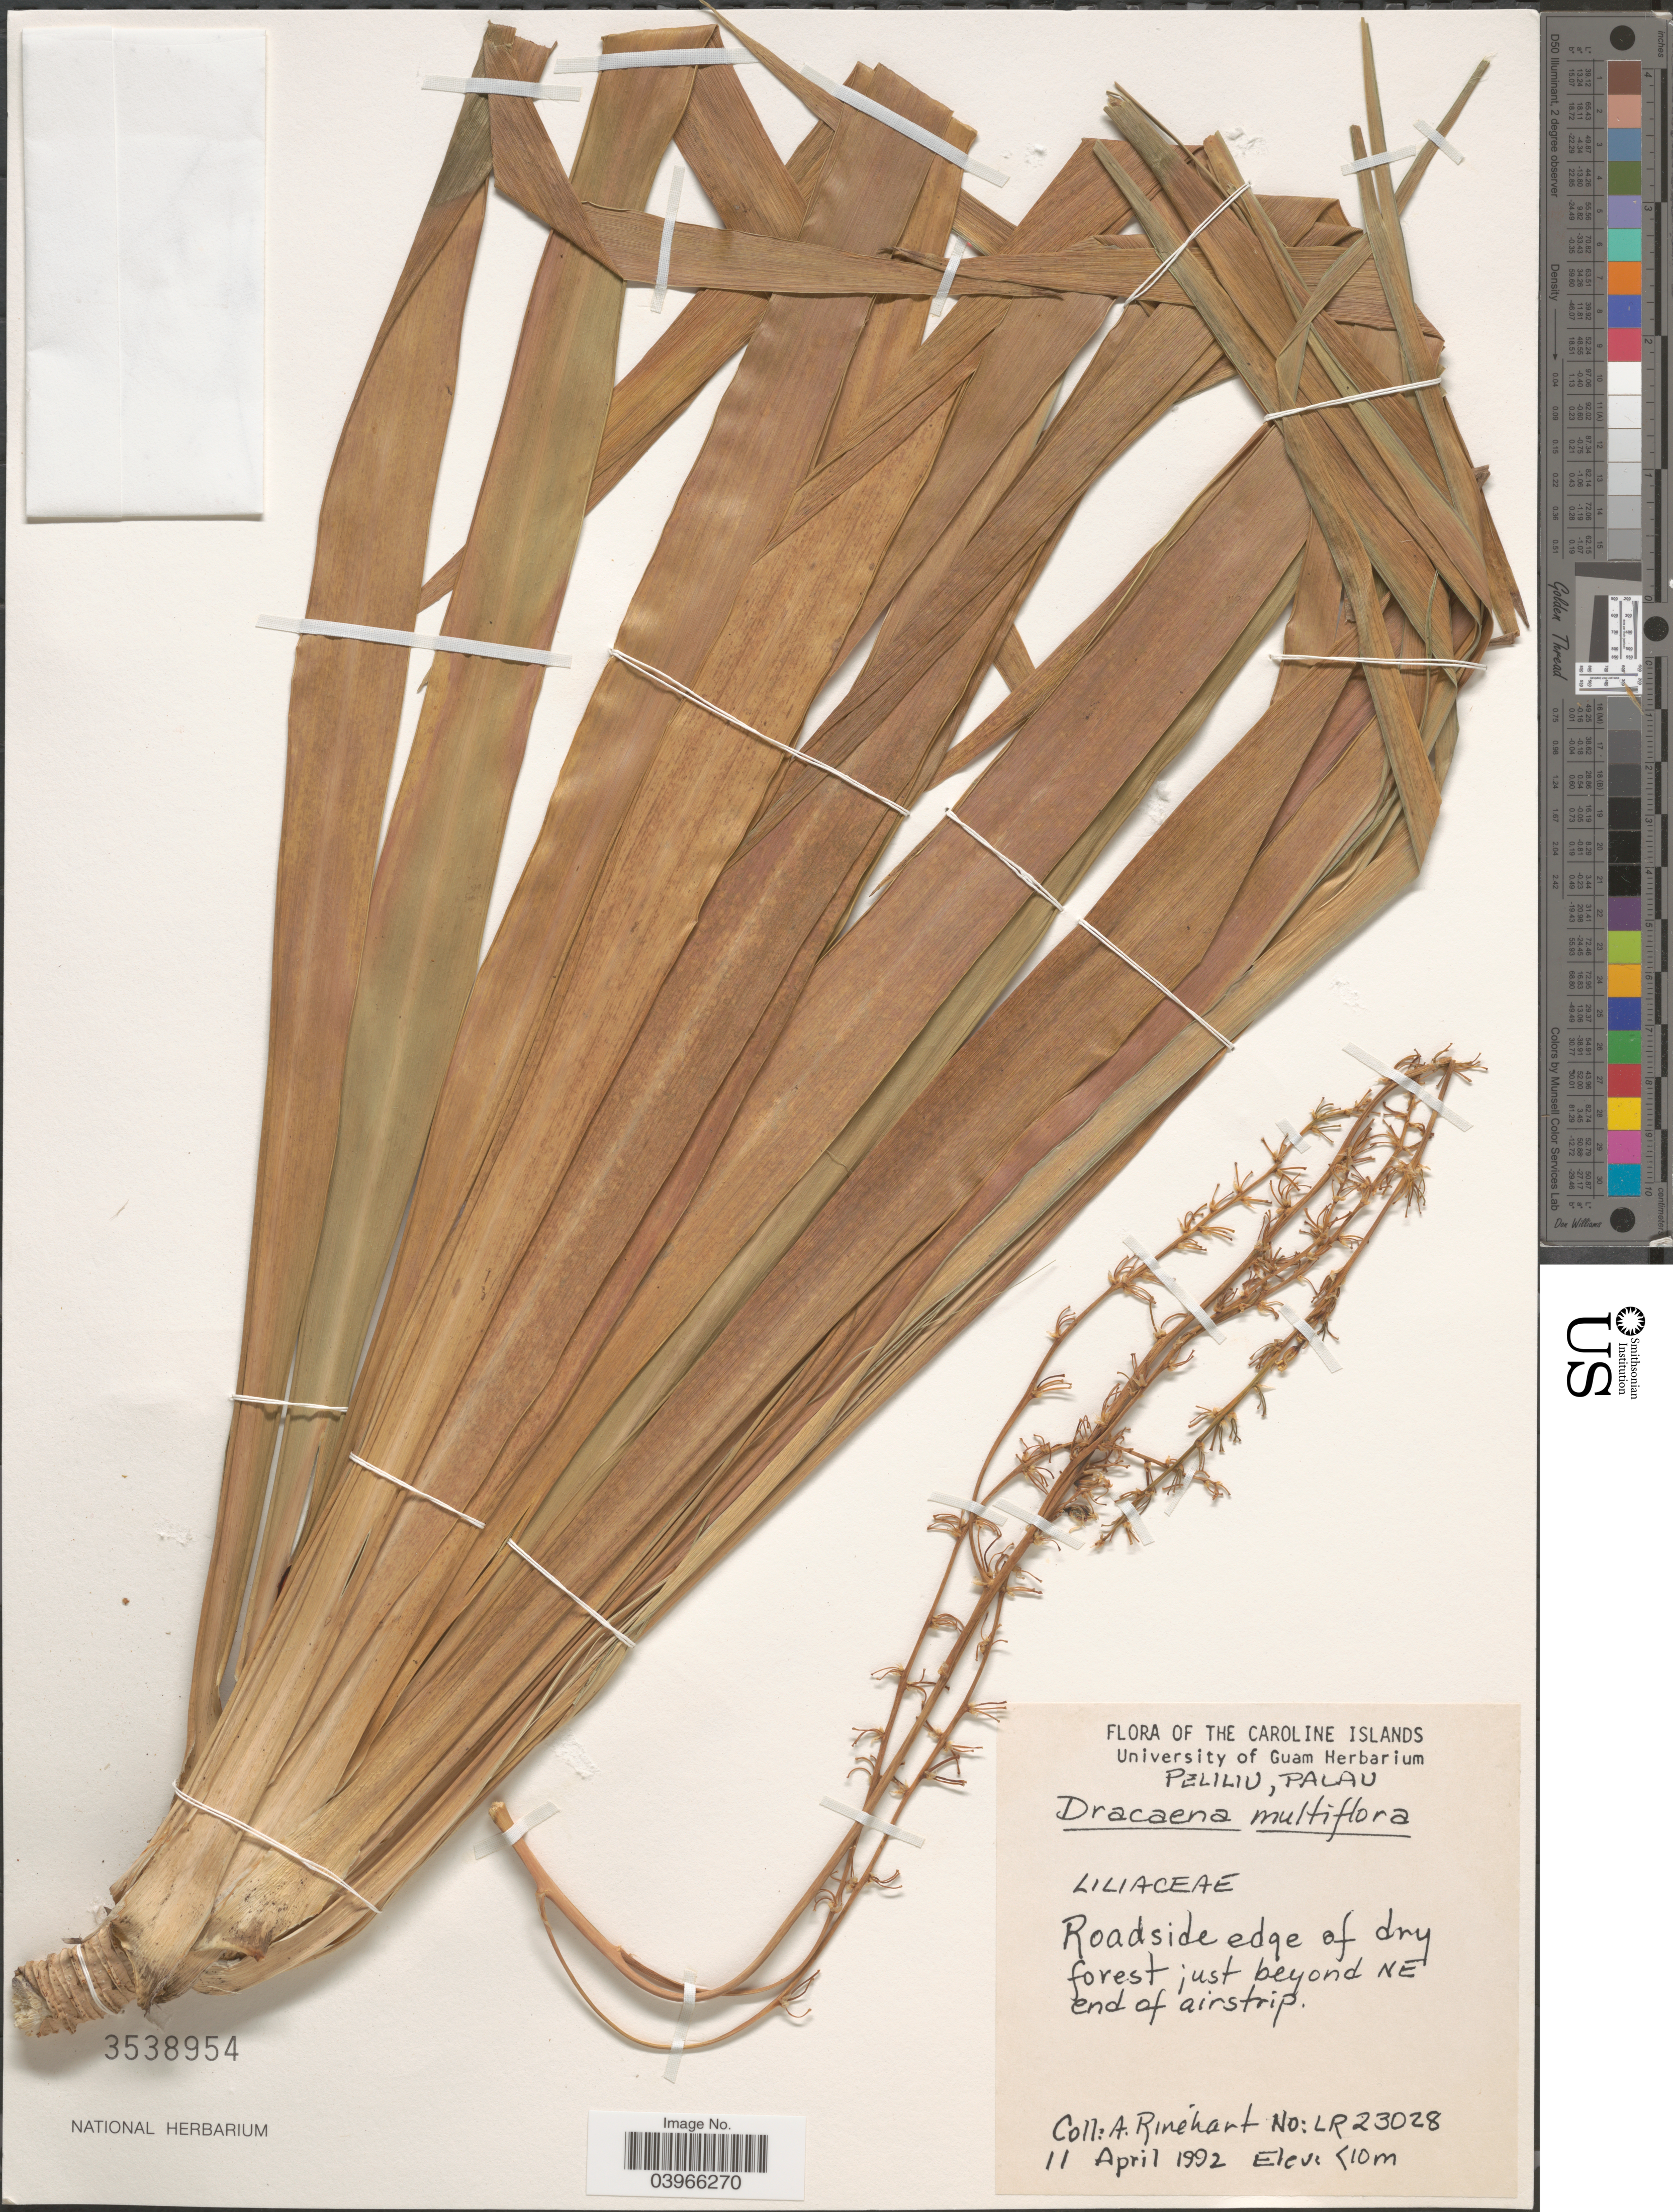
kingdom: Plantae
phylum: Tracheophyta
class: Liliopsida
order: Asparagales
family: Asparagaceae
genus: Dracaena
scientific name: Dracaena multiflora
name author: Warb. ex Sarasin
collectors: A. Rinehart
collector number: LR23028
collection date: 1992-04-11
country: Palau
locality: Caroline Islands. Peliliu, Palau. Roadside edge of dry forest just beyond NE end of airstrip.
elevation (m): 10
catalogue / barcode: US 3538954